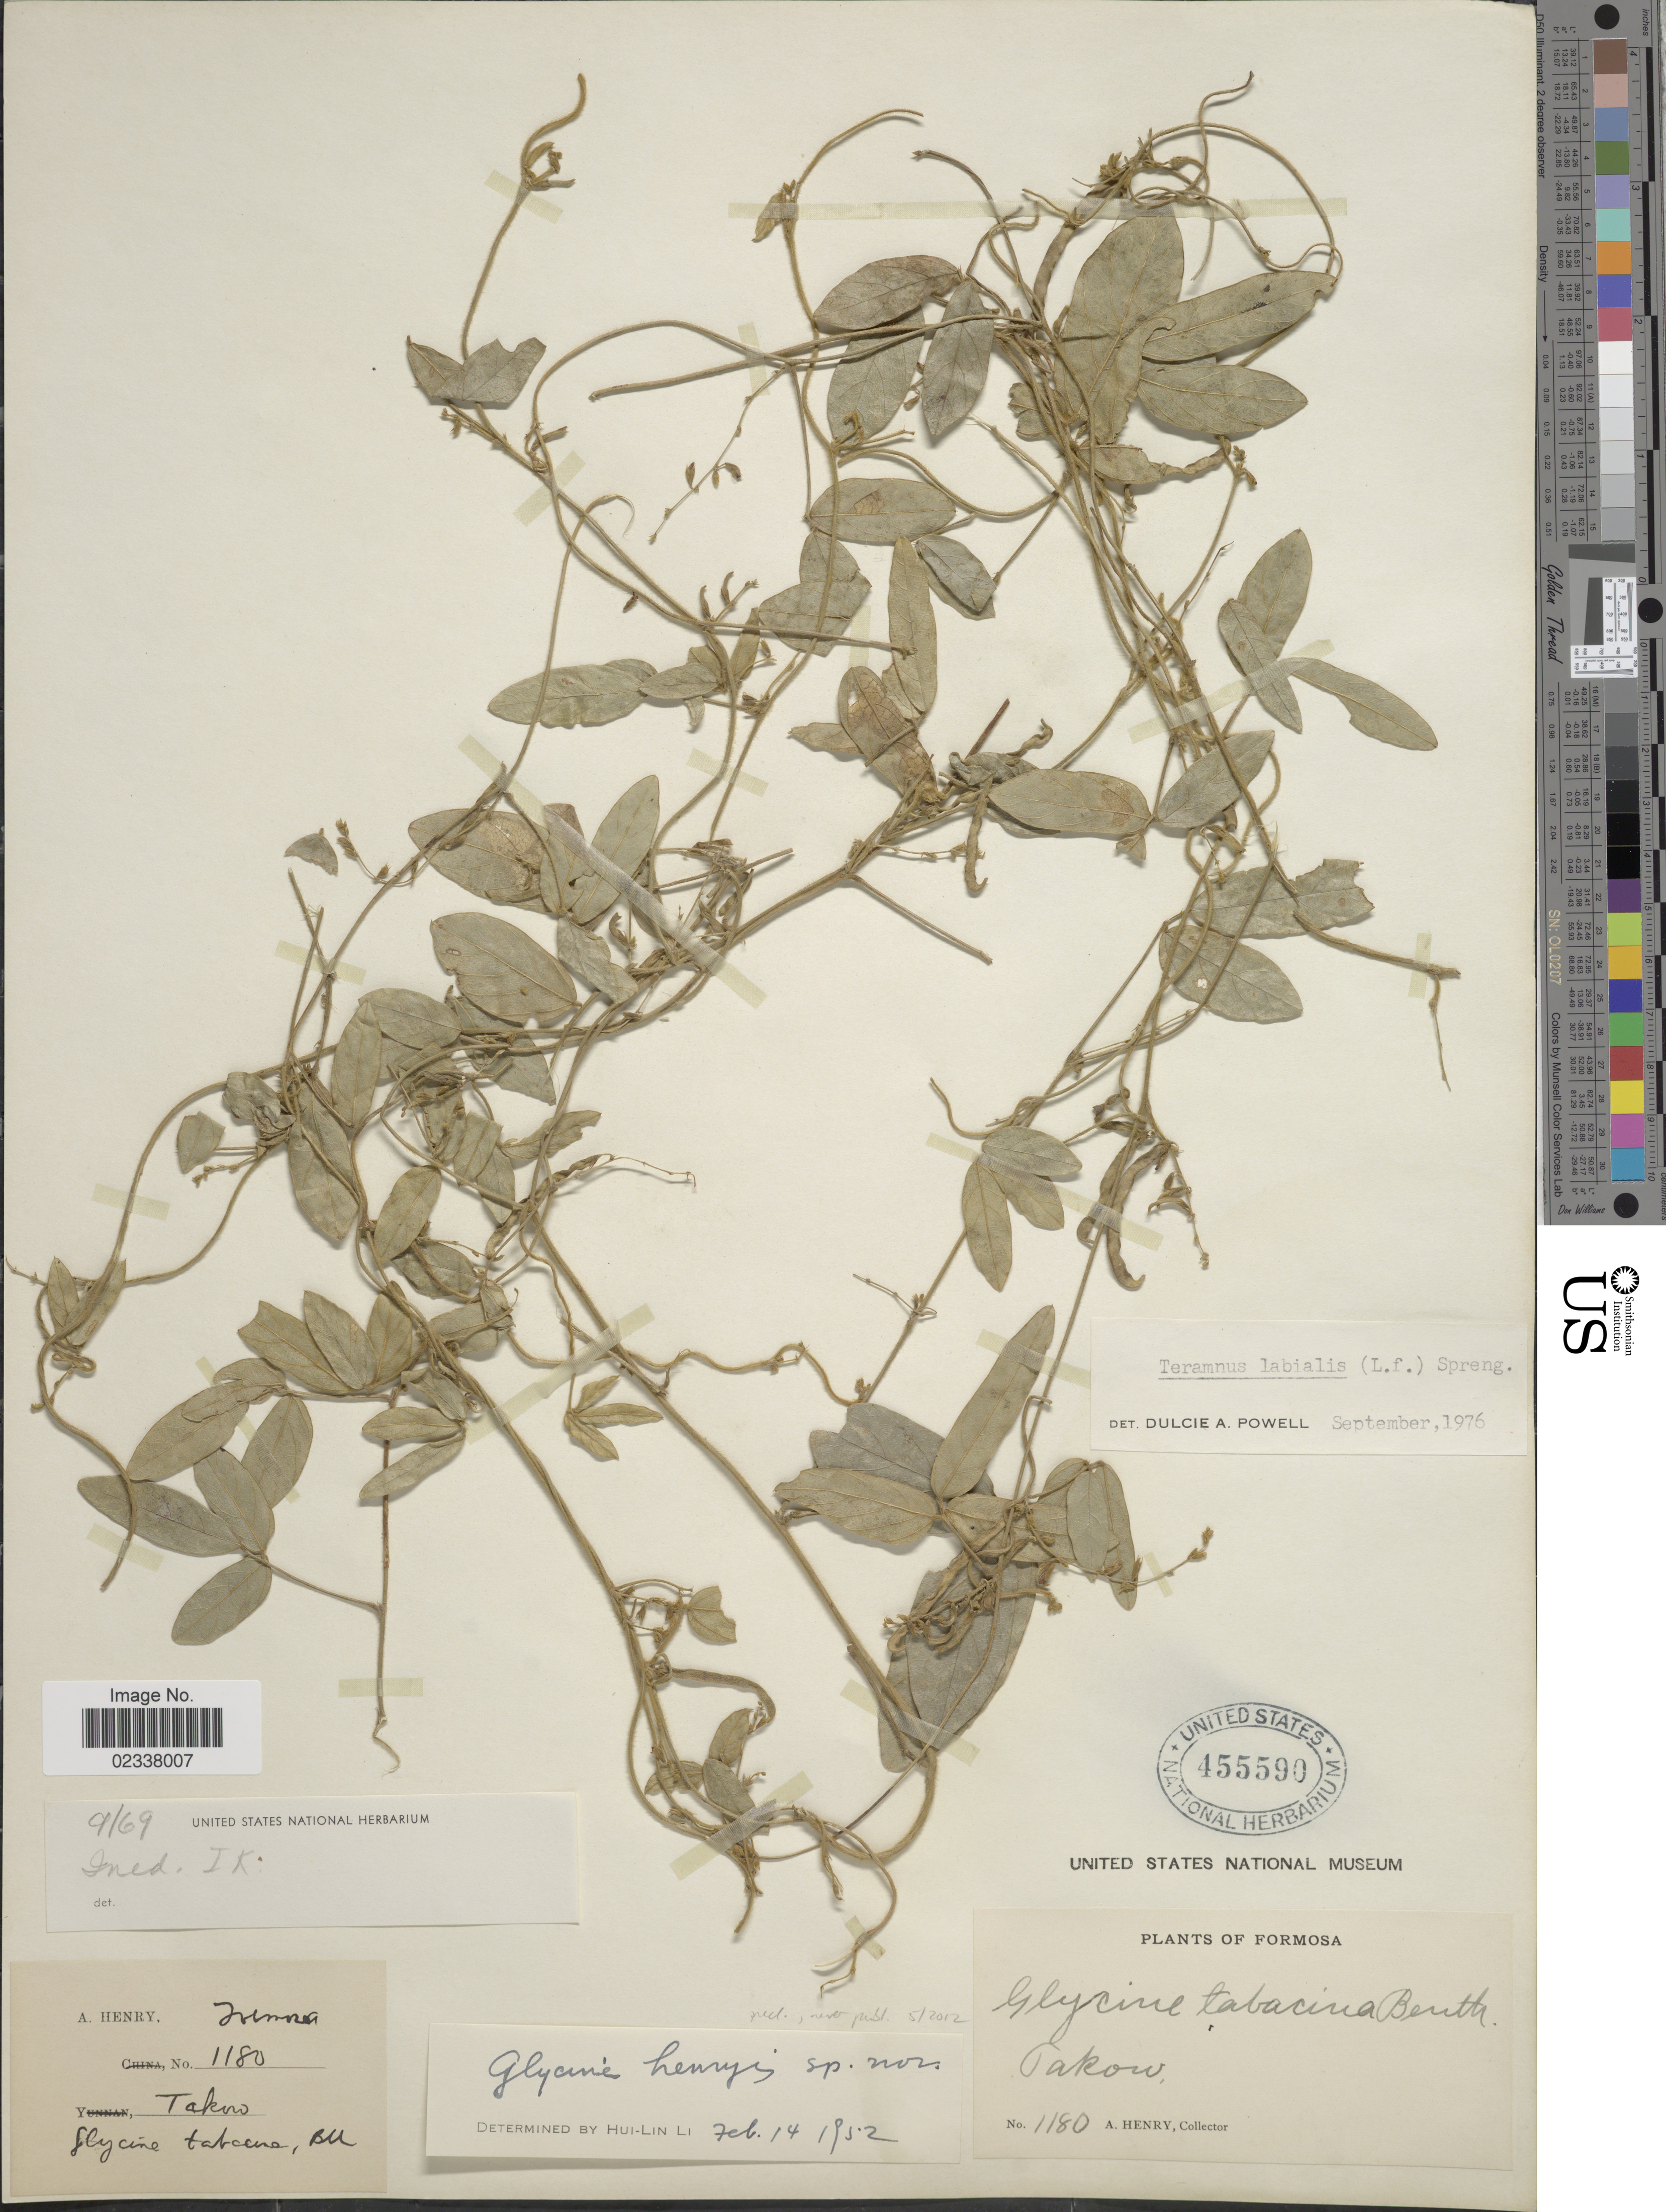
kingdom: Plantae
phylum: Tracheophyta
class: Magnoliopsida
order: Fabales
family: Fabaceae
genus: Teramnus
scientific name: Teramnus labialis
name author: (L. f.) Spreng.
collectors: A. Henry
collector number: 1180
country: Taiwan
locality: Formosa, Takow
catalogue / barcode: US 455590